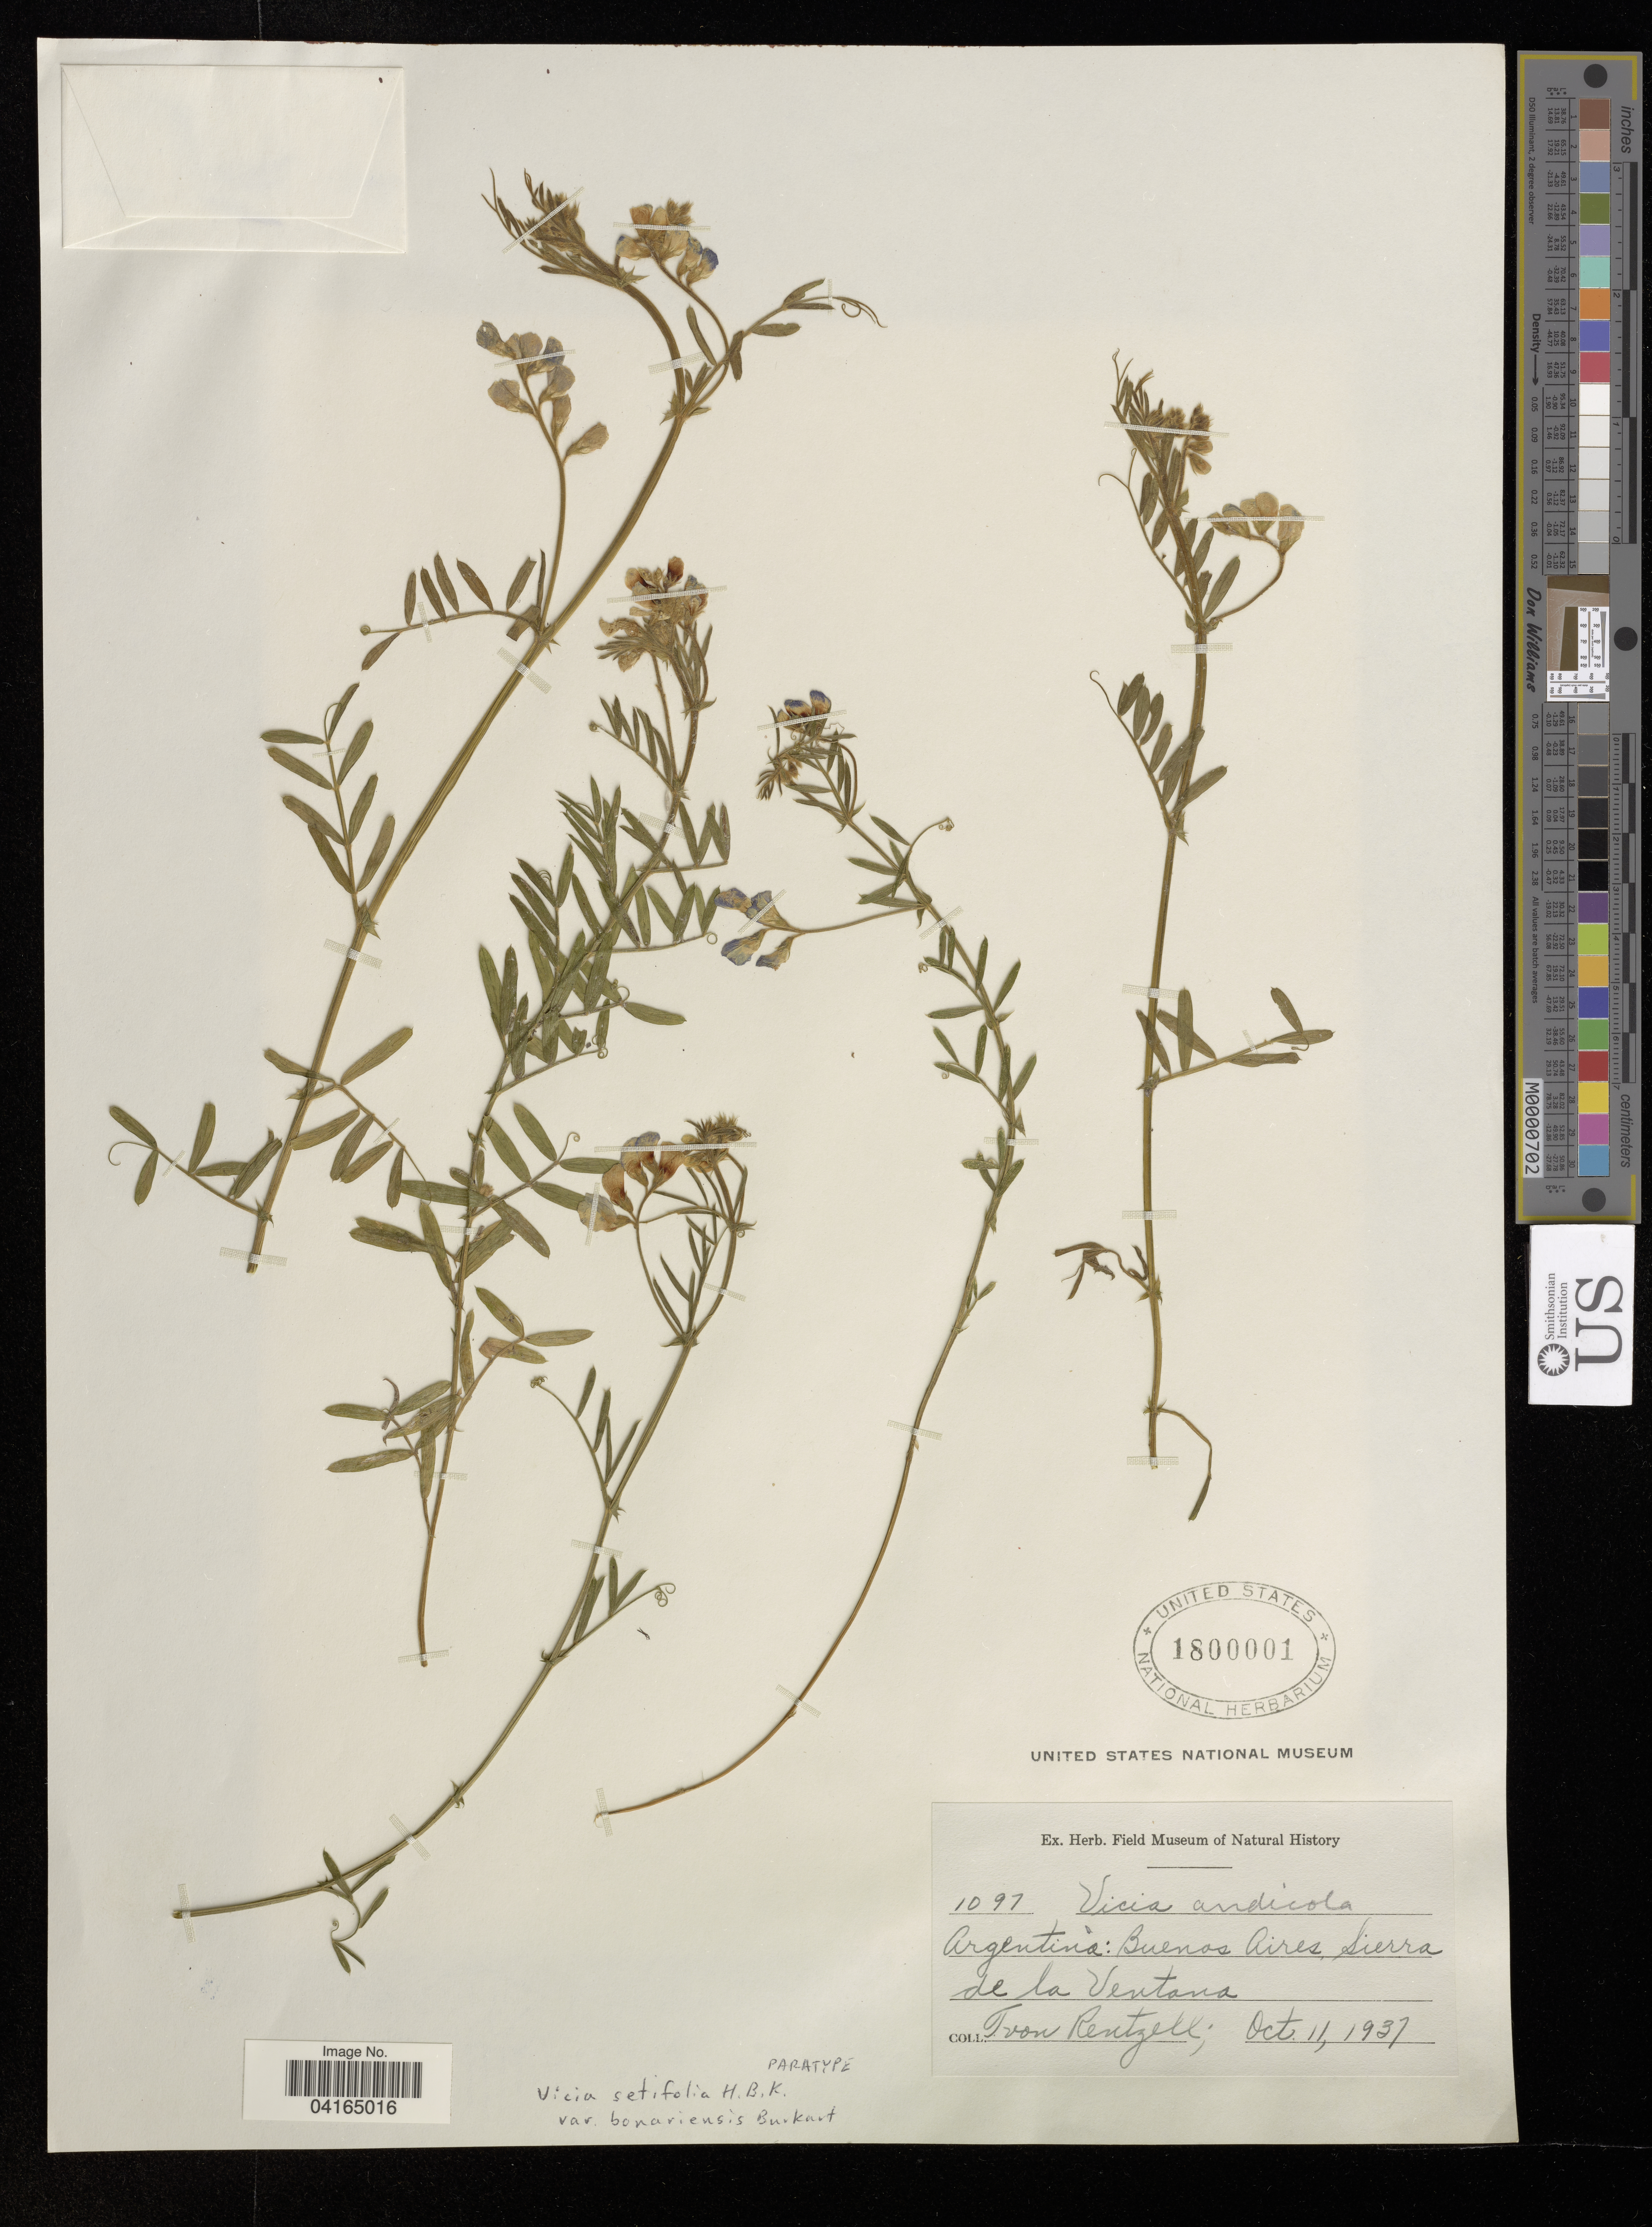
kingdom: Plantae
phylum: Tracheophyta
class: Magnoliopsida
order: Fabales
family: Fabaceae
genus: Vicia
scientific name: Vicia graminea var. bonariensis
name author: Burkart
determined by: Hechenleitner, Paulina, RBG Edinburgh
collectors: T. Rentzell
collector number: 1097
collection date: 1937-10-11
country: Argentina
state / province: Buenos Aires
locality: Sierra de la Ventana.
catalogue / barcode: US 1800001